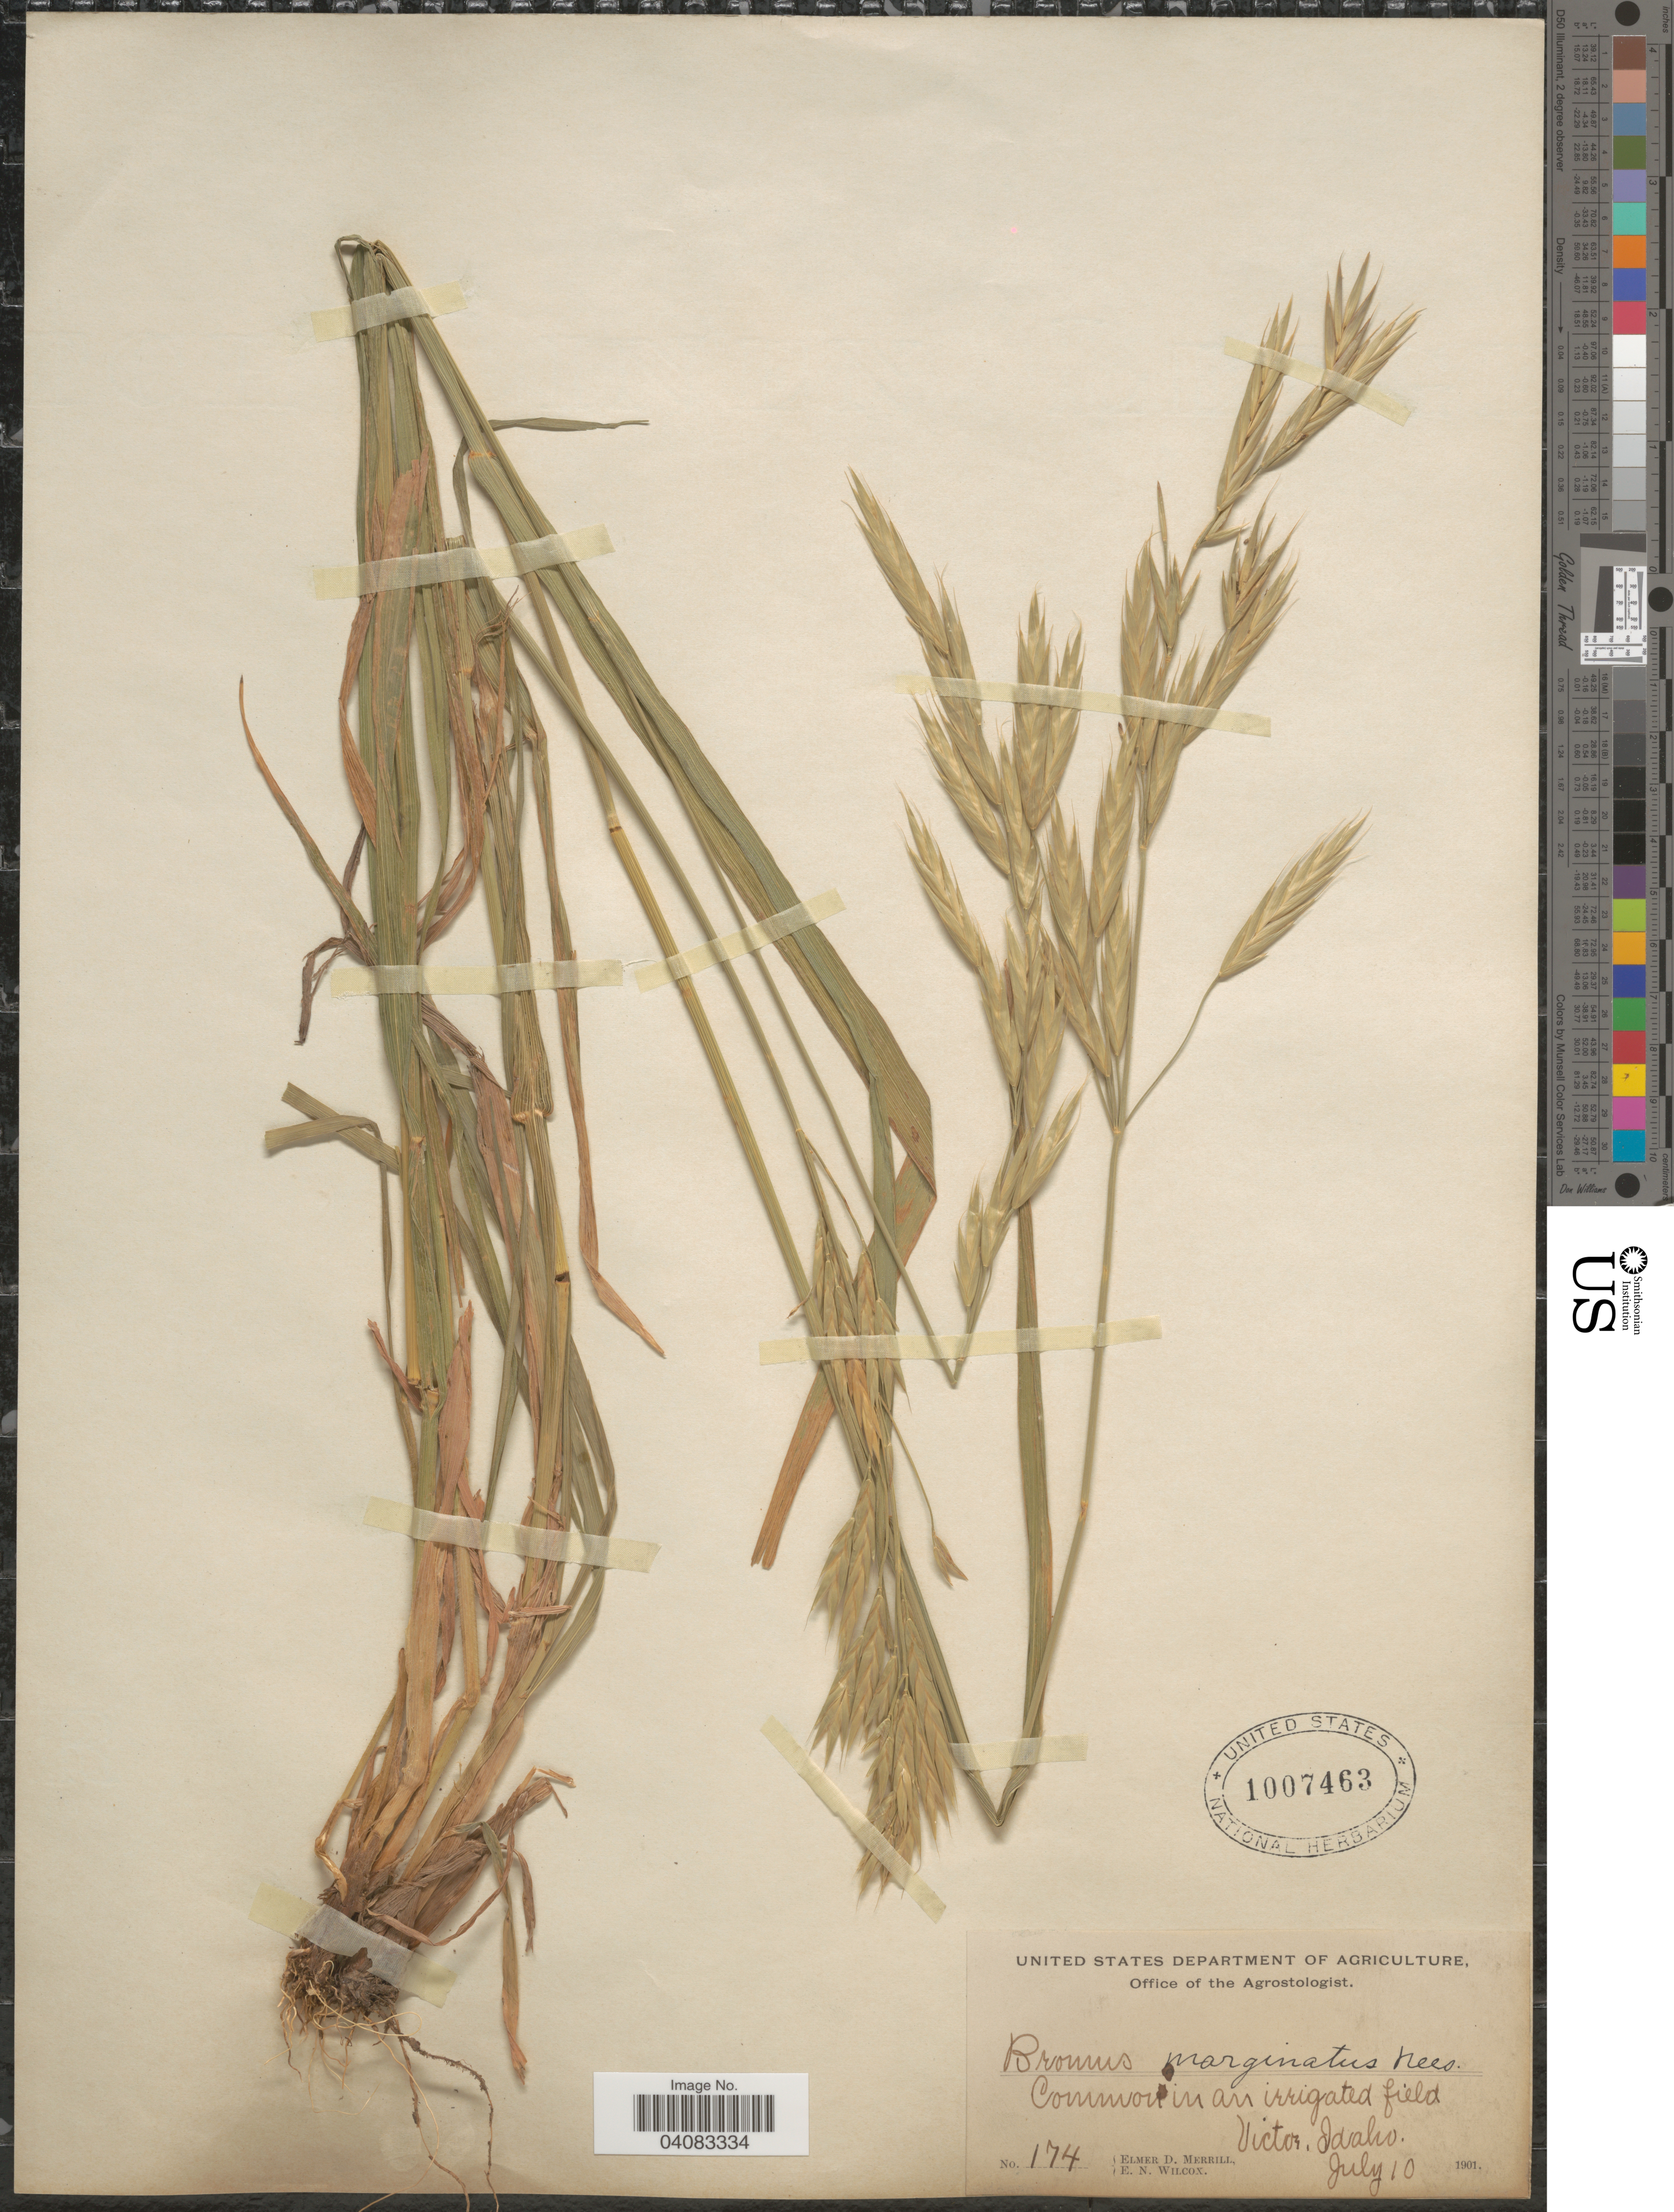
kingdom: Plantae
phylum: Tracheophyta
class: Liliopsida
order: Poales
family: Poaceae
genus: Bromus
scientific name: Bromus marginatus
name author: Nees ex Steud.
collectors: E. D. Merrill & E. Wilcox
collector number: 174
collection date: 1901-07-10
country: United States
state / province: Idaho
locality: Victor.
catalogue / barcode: US 1007463